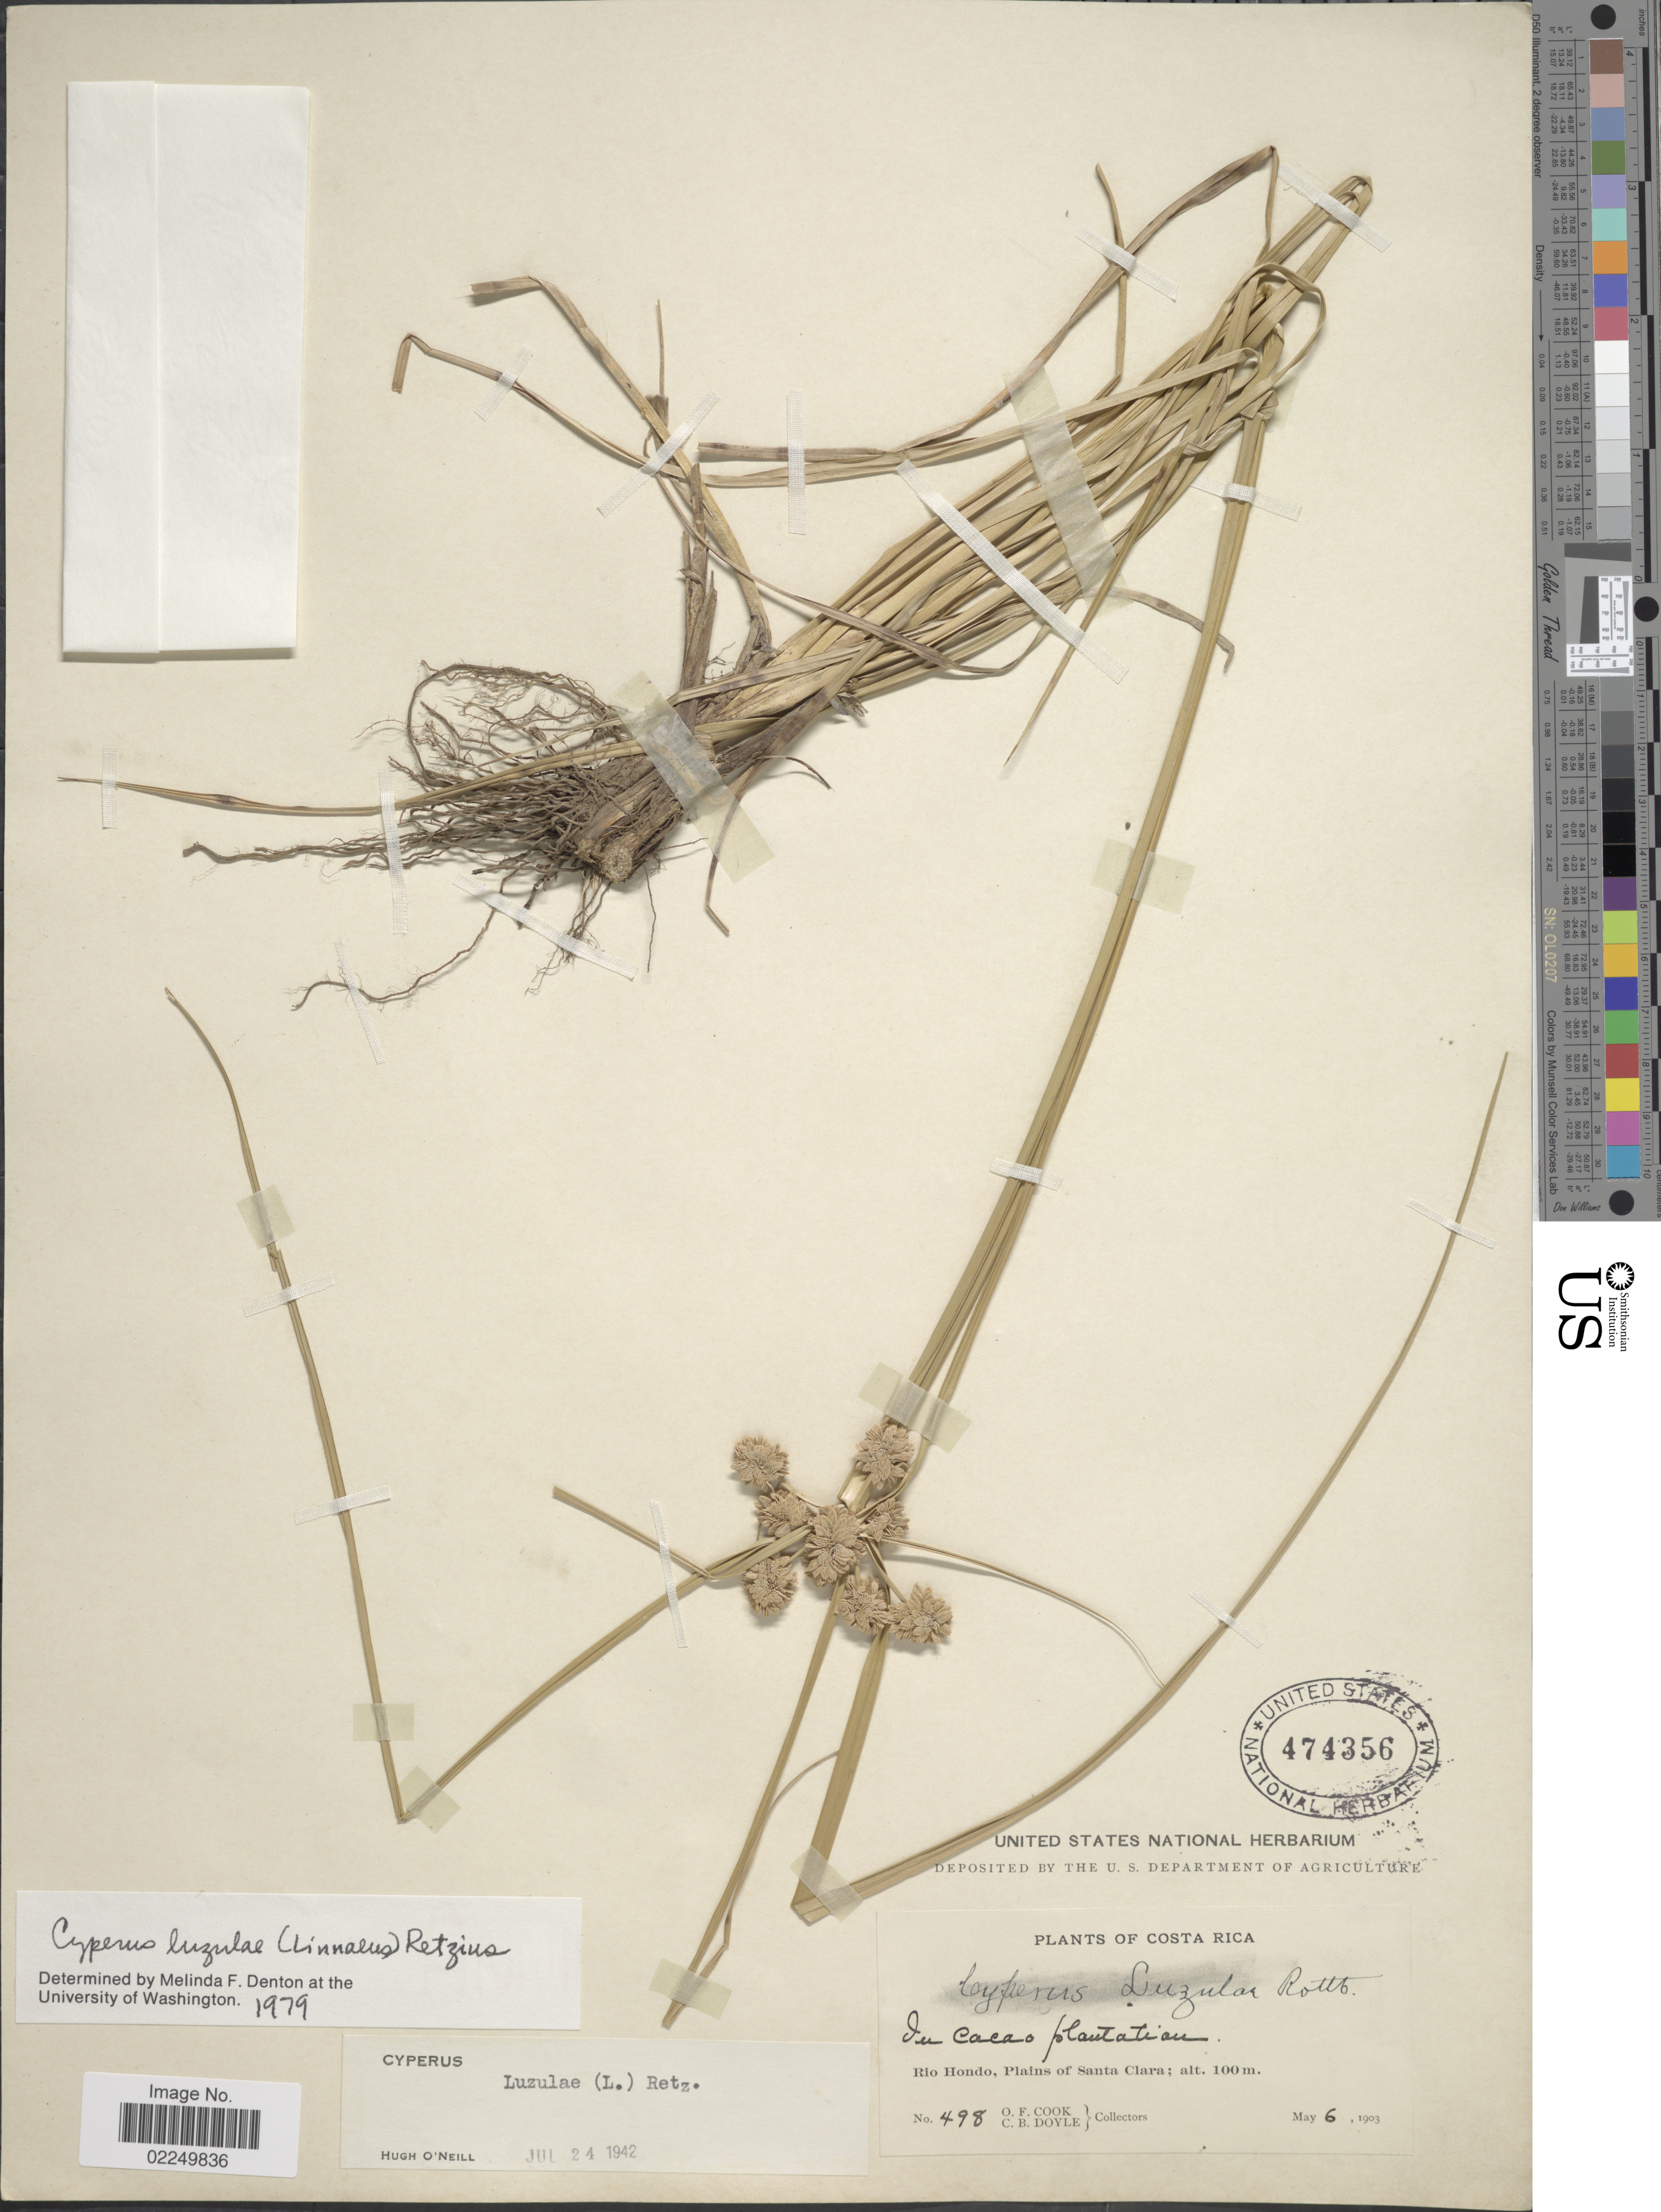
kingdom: Plantae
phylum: Tracheophyta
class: Liliopsida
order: Poales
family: Cyperaceae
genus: Cyperus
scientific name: Cyperus luzulae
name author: (L.) Rottb. ex Retz.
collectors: O. F. Cook & C. Doyle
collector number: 498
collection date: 1903-05-06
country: Costa Rica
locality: Rio Hondo, Plains of Santa Clara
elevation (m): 100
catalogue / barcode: US 474356